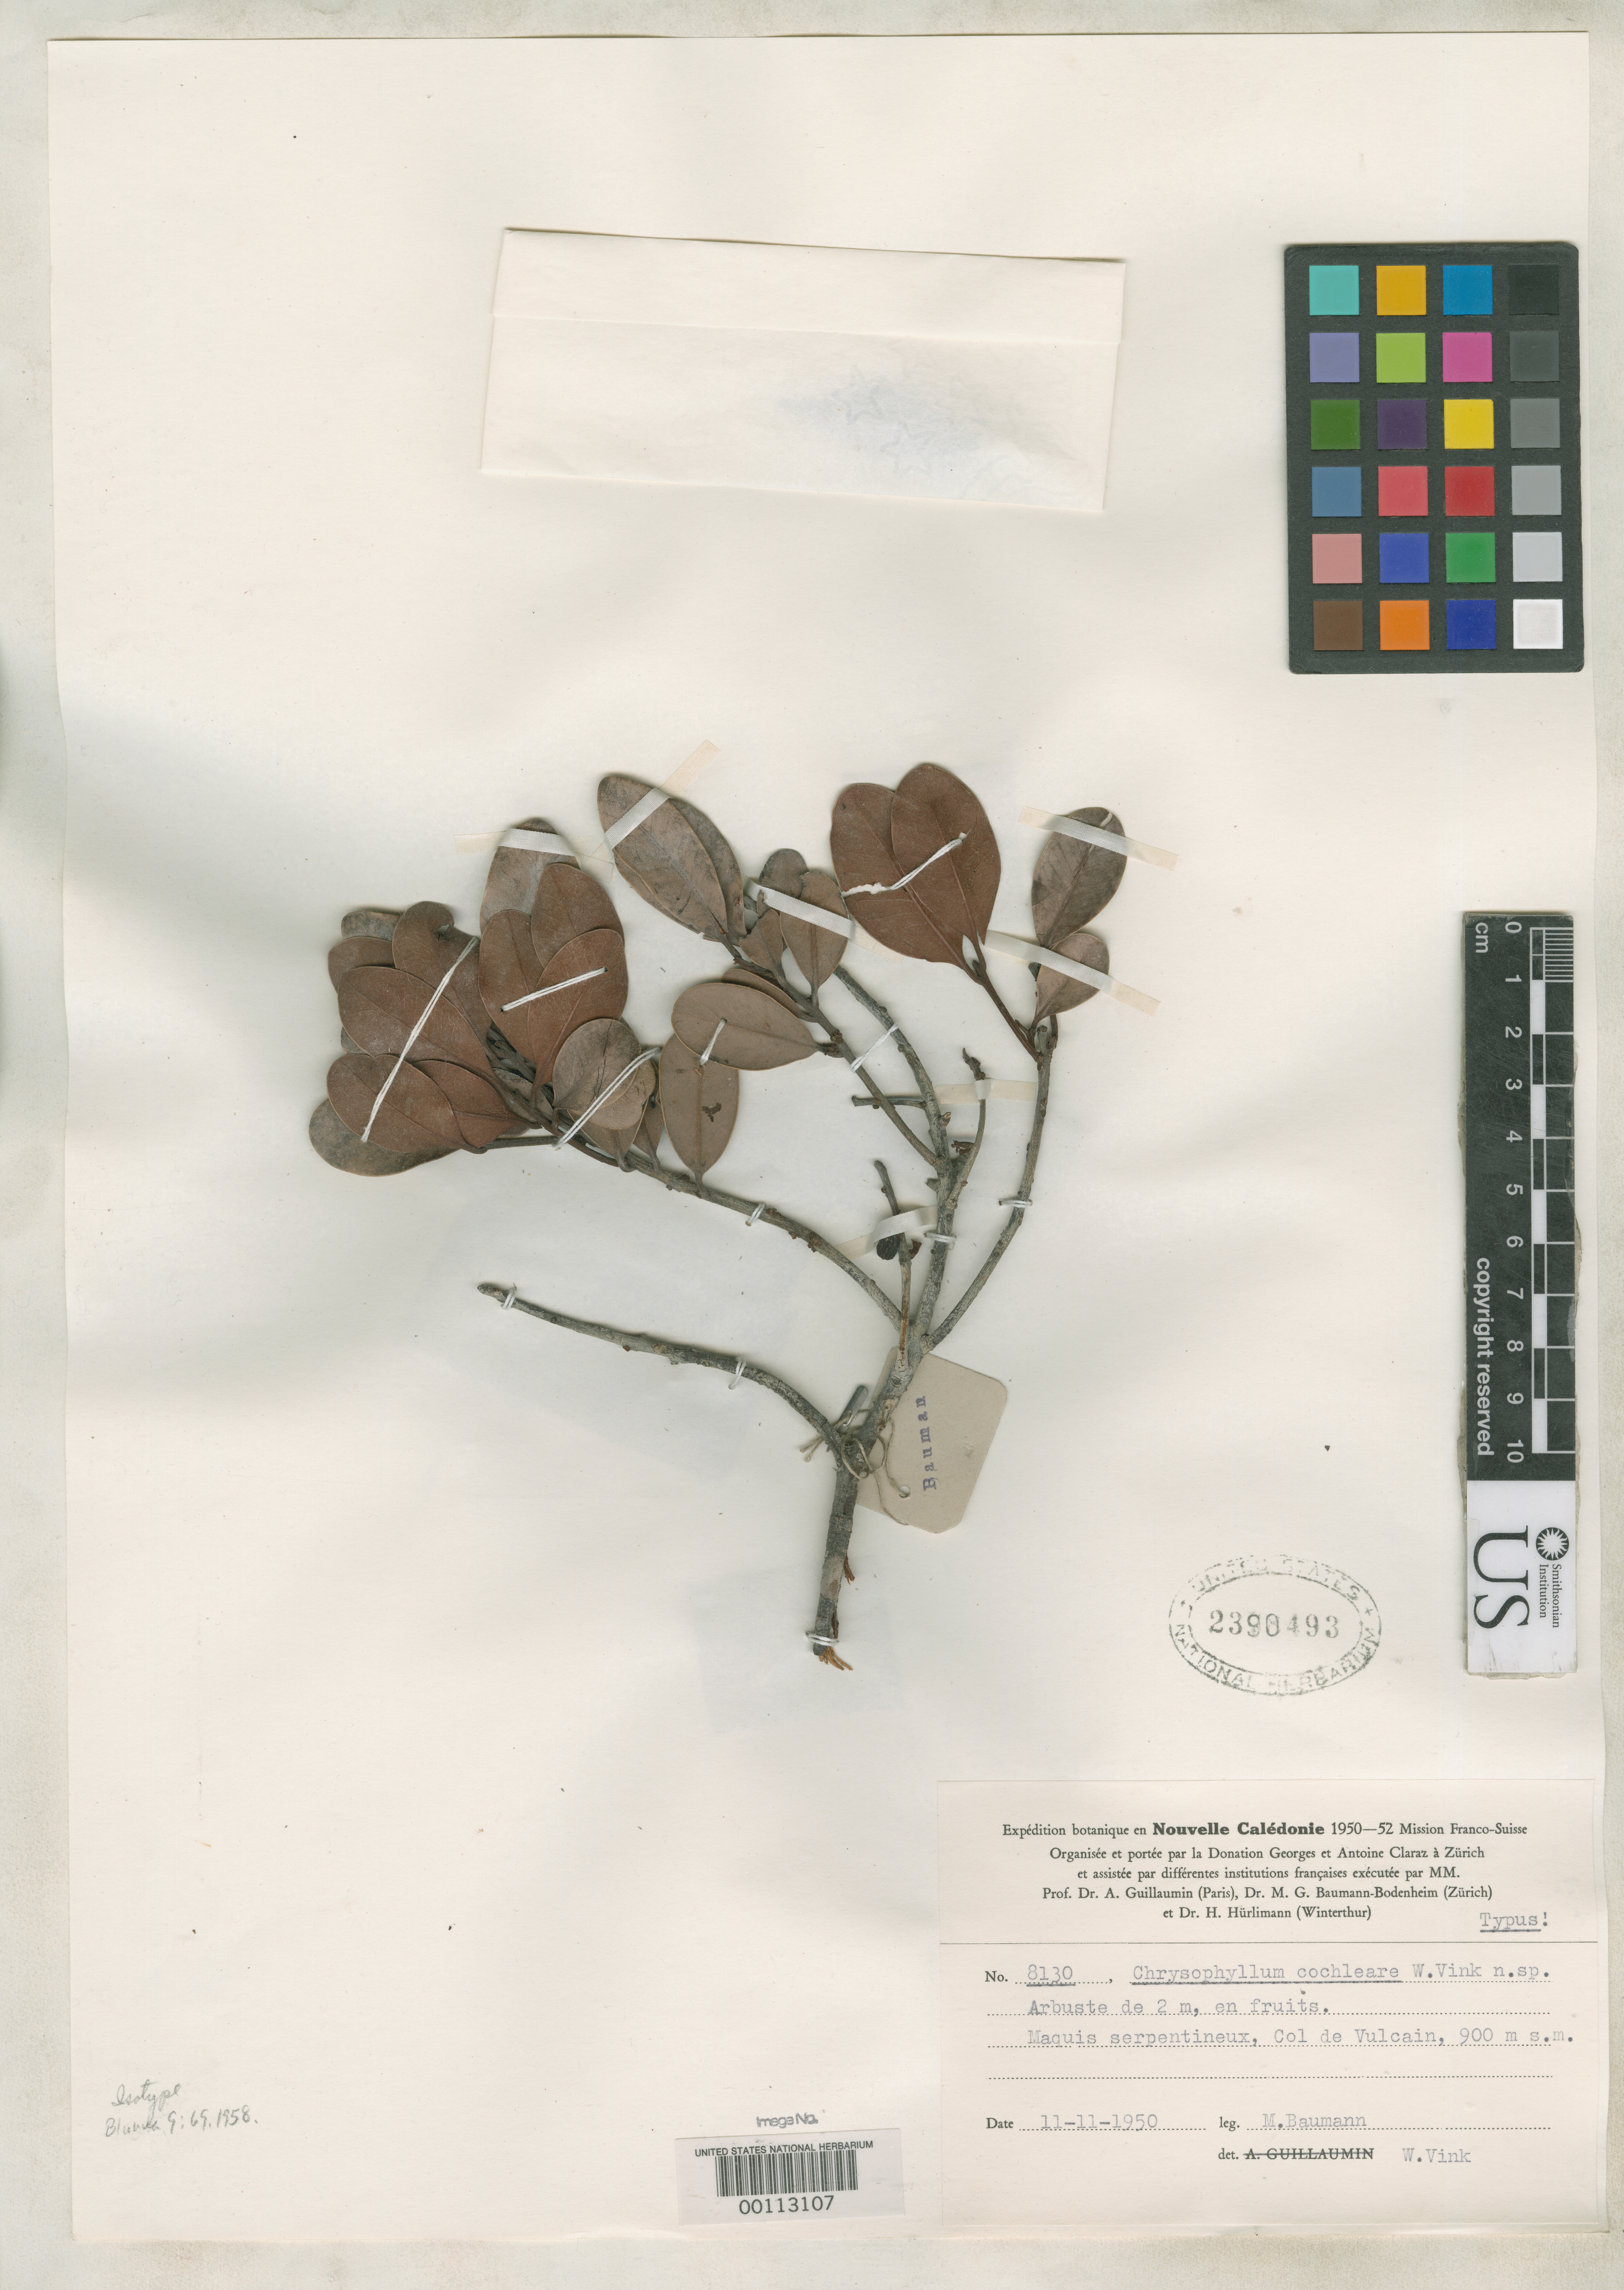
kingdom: Plantae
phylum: Tracheophyta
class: Magnoliopsida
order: Ericales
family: Sapotaceae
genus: Chrysophyllum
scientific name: Chrysophyllum cochleare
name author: Vink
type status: Isotype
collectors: M. G. Baumann-Bodenheim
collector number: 8130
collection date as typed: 01 Nov 1950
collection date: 1950-11-01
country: New Caledonia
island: New Caledonia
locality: Col de Valcain.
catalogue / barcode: US 2390493